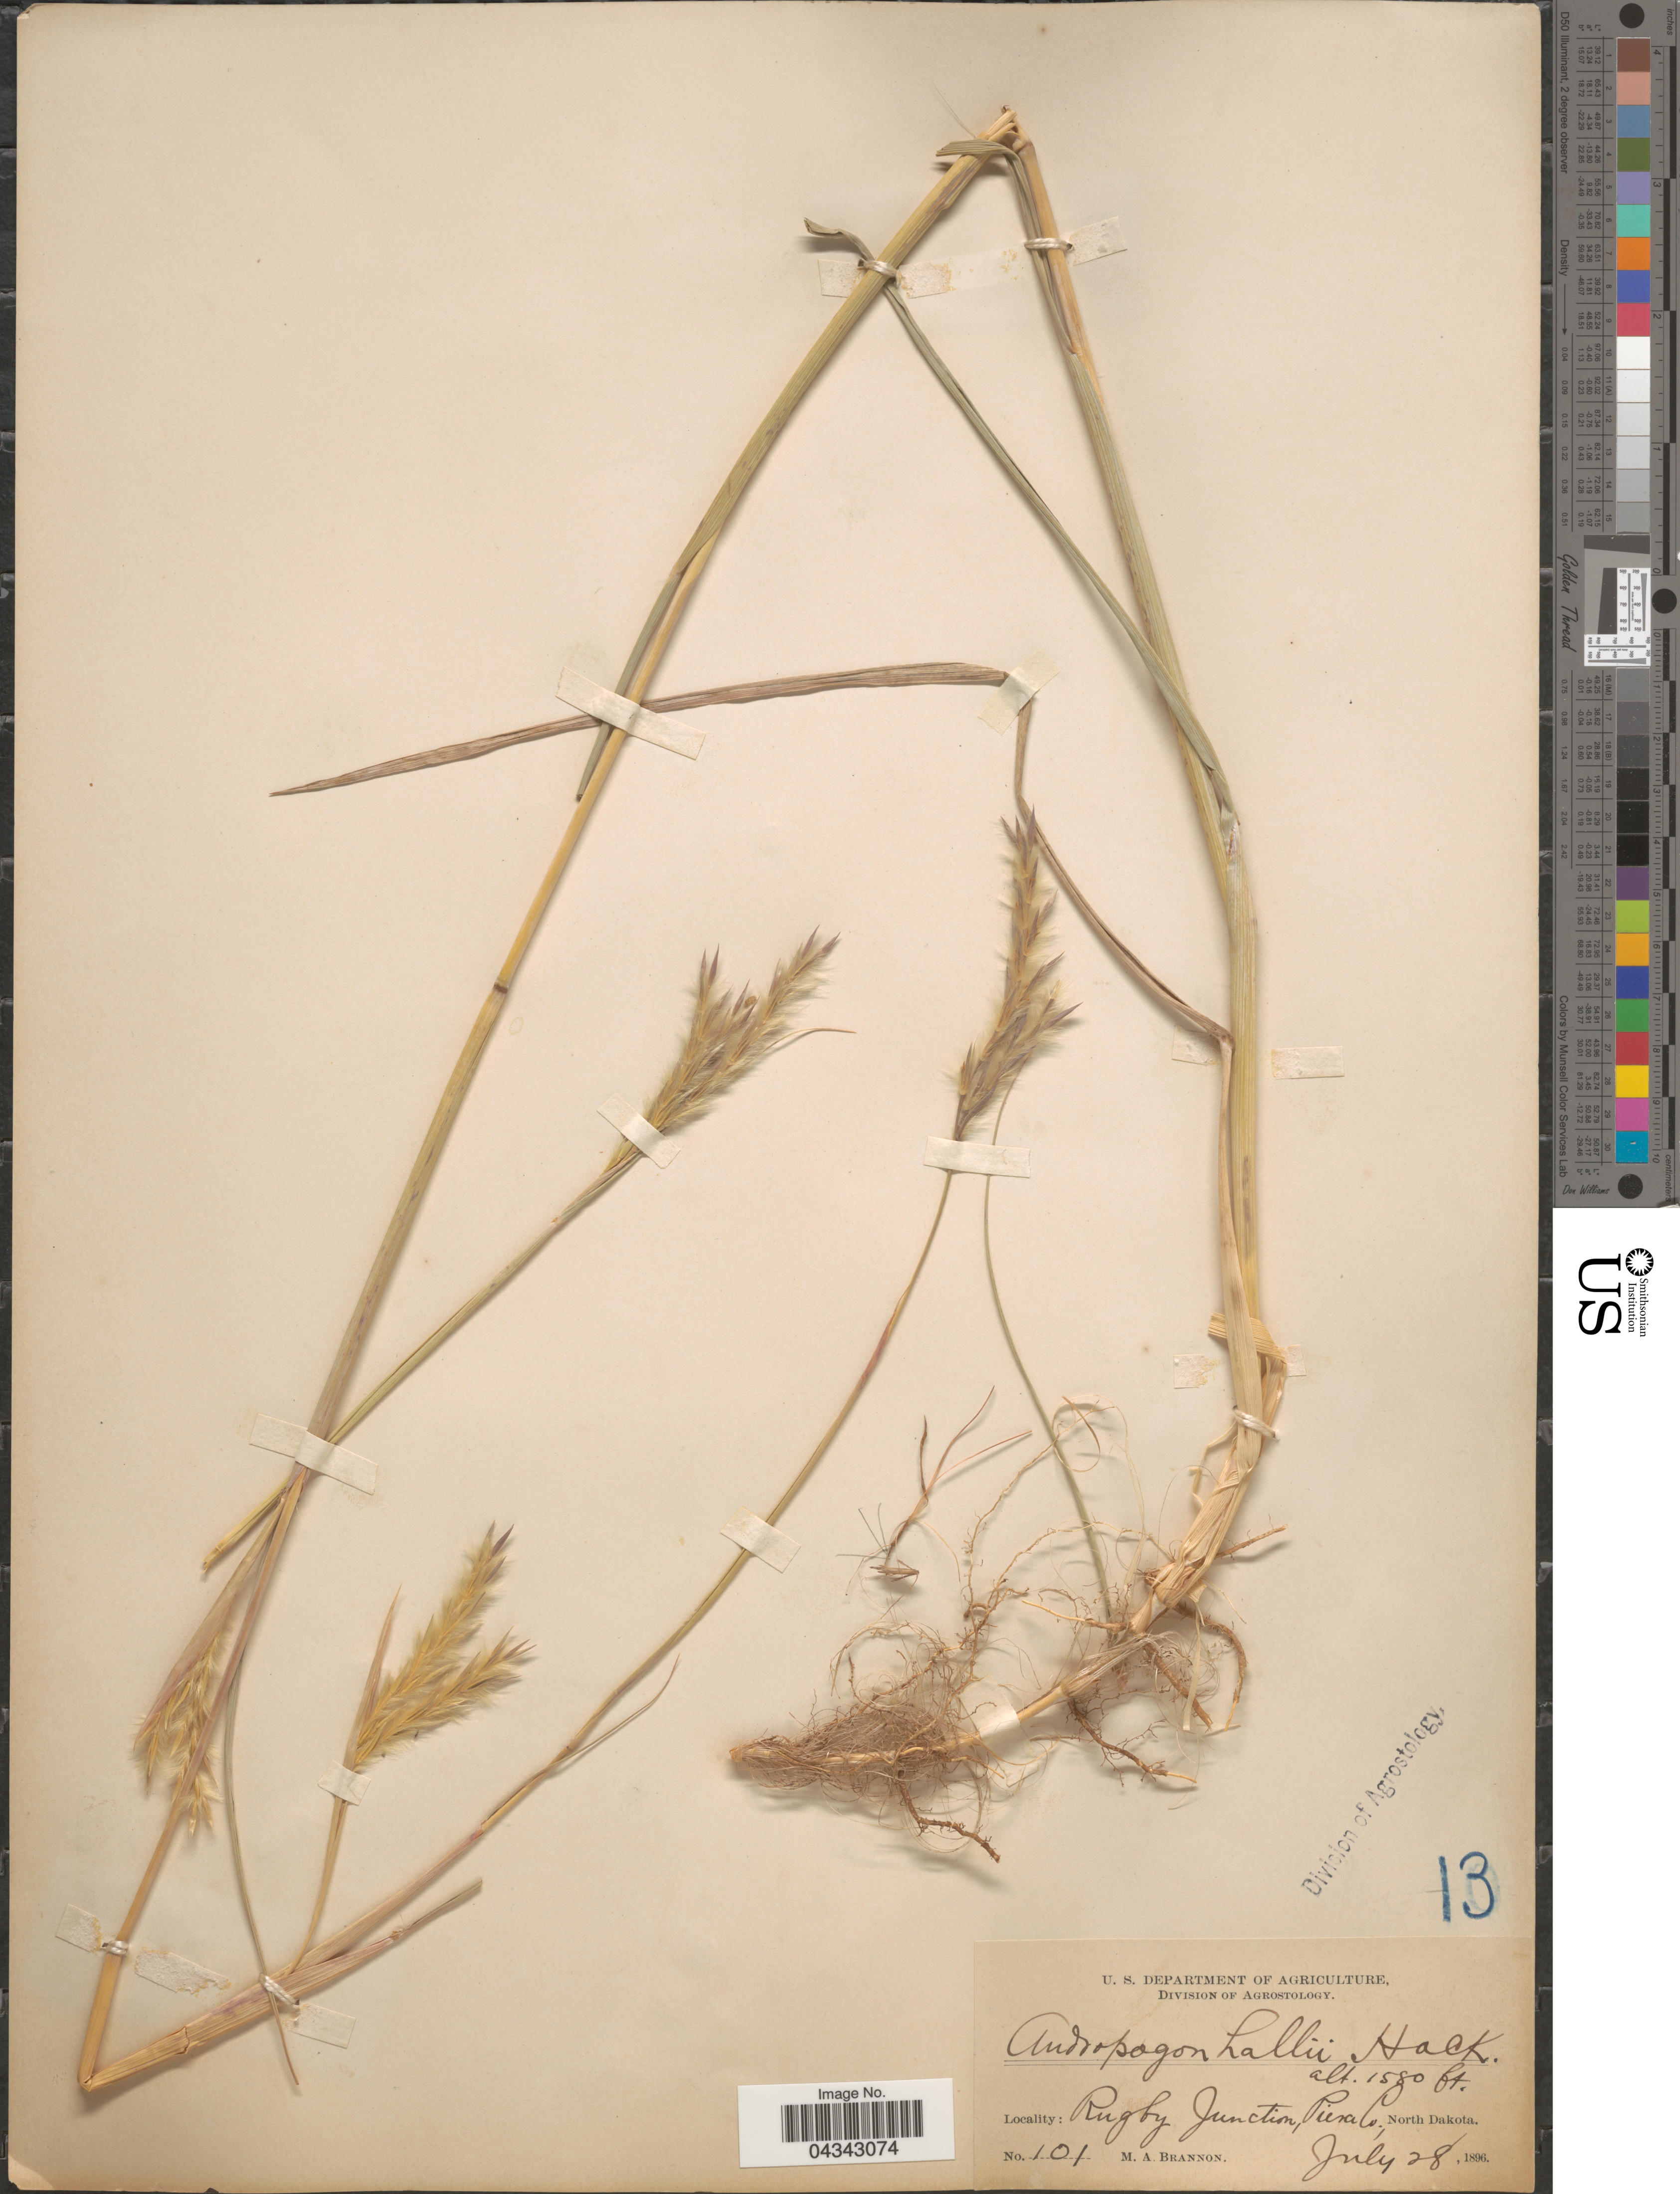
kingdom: Plantae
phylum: Tracheophyta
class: Liliopsida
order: Poales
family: Poaceae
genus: Andropogon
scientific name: Andropogon gerardii subsp. hallii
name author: (Hack.) Wipff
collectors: M. Brannon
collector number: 101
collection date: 1896-07-28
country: United States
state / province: North Dakota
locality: Rugby Junction, Pierce Co.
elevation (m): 482